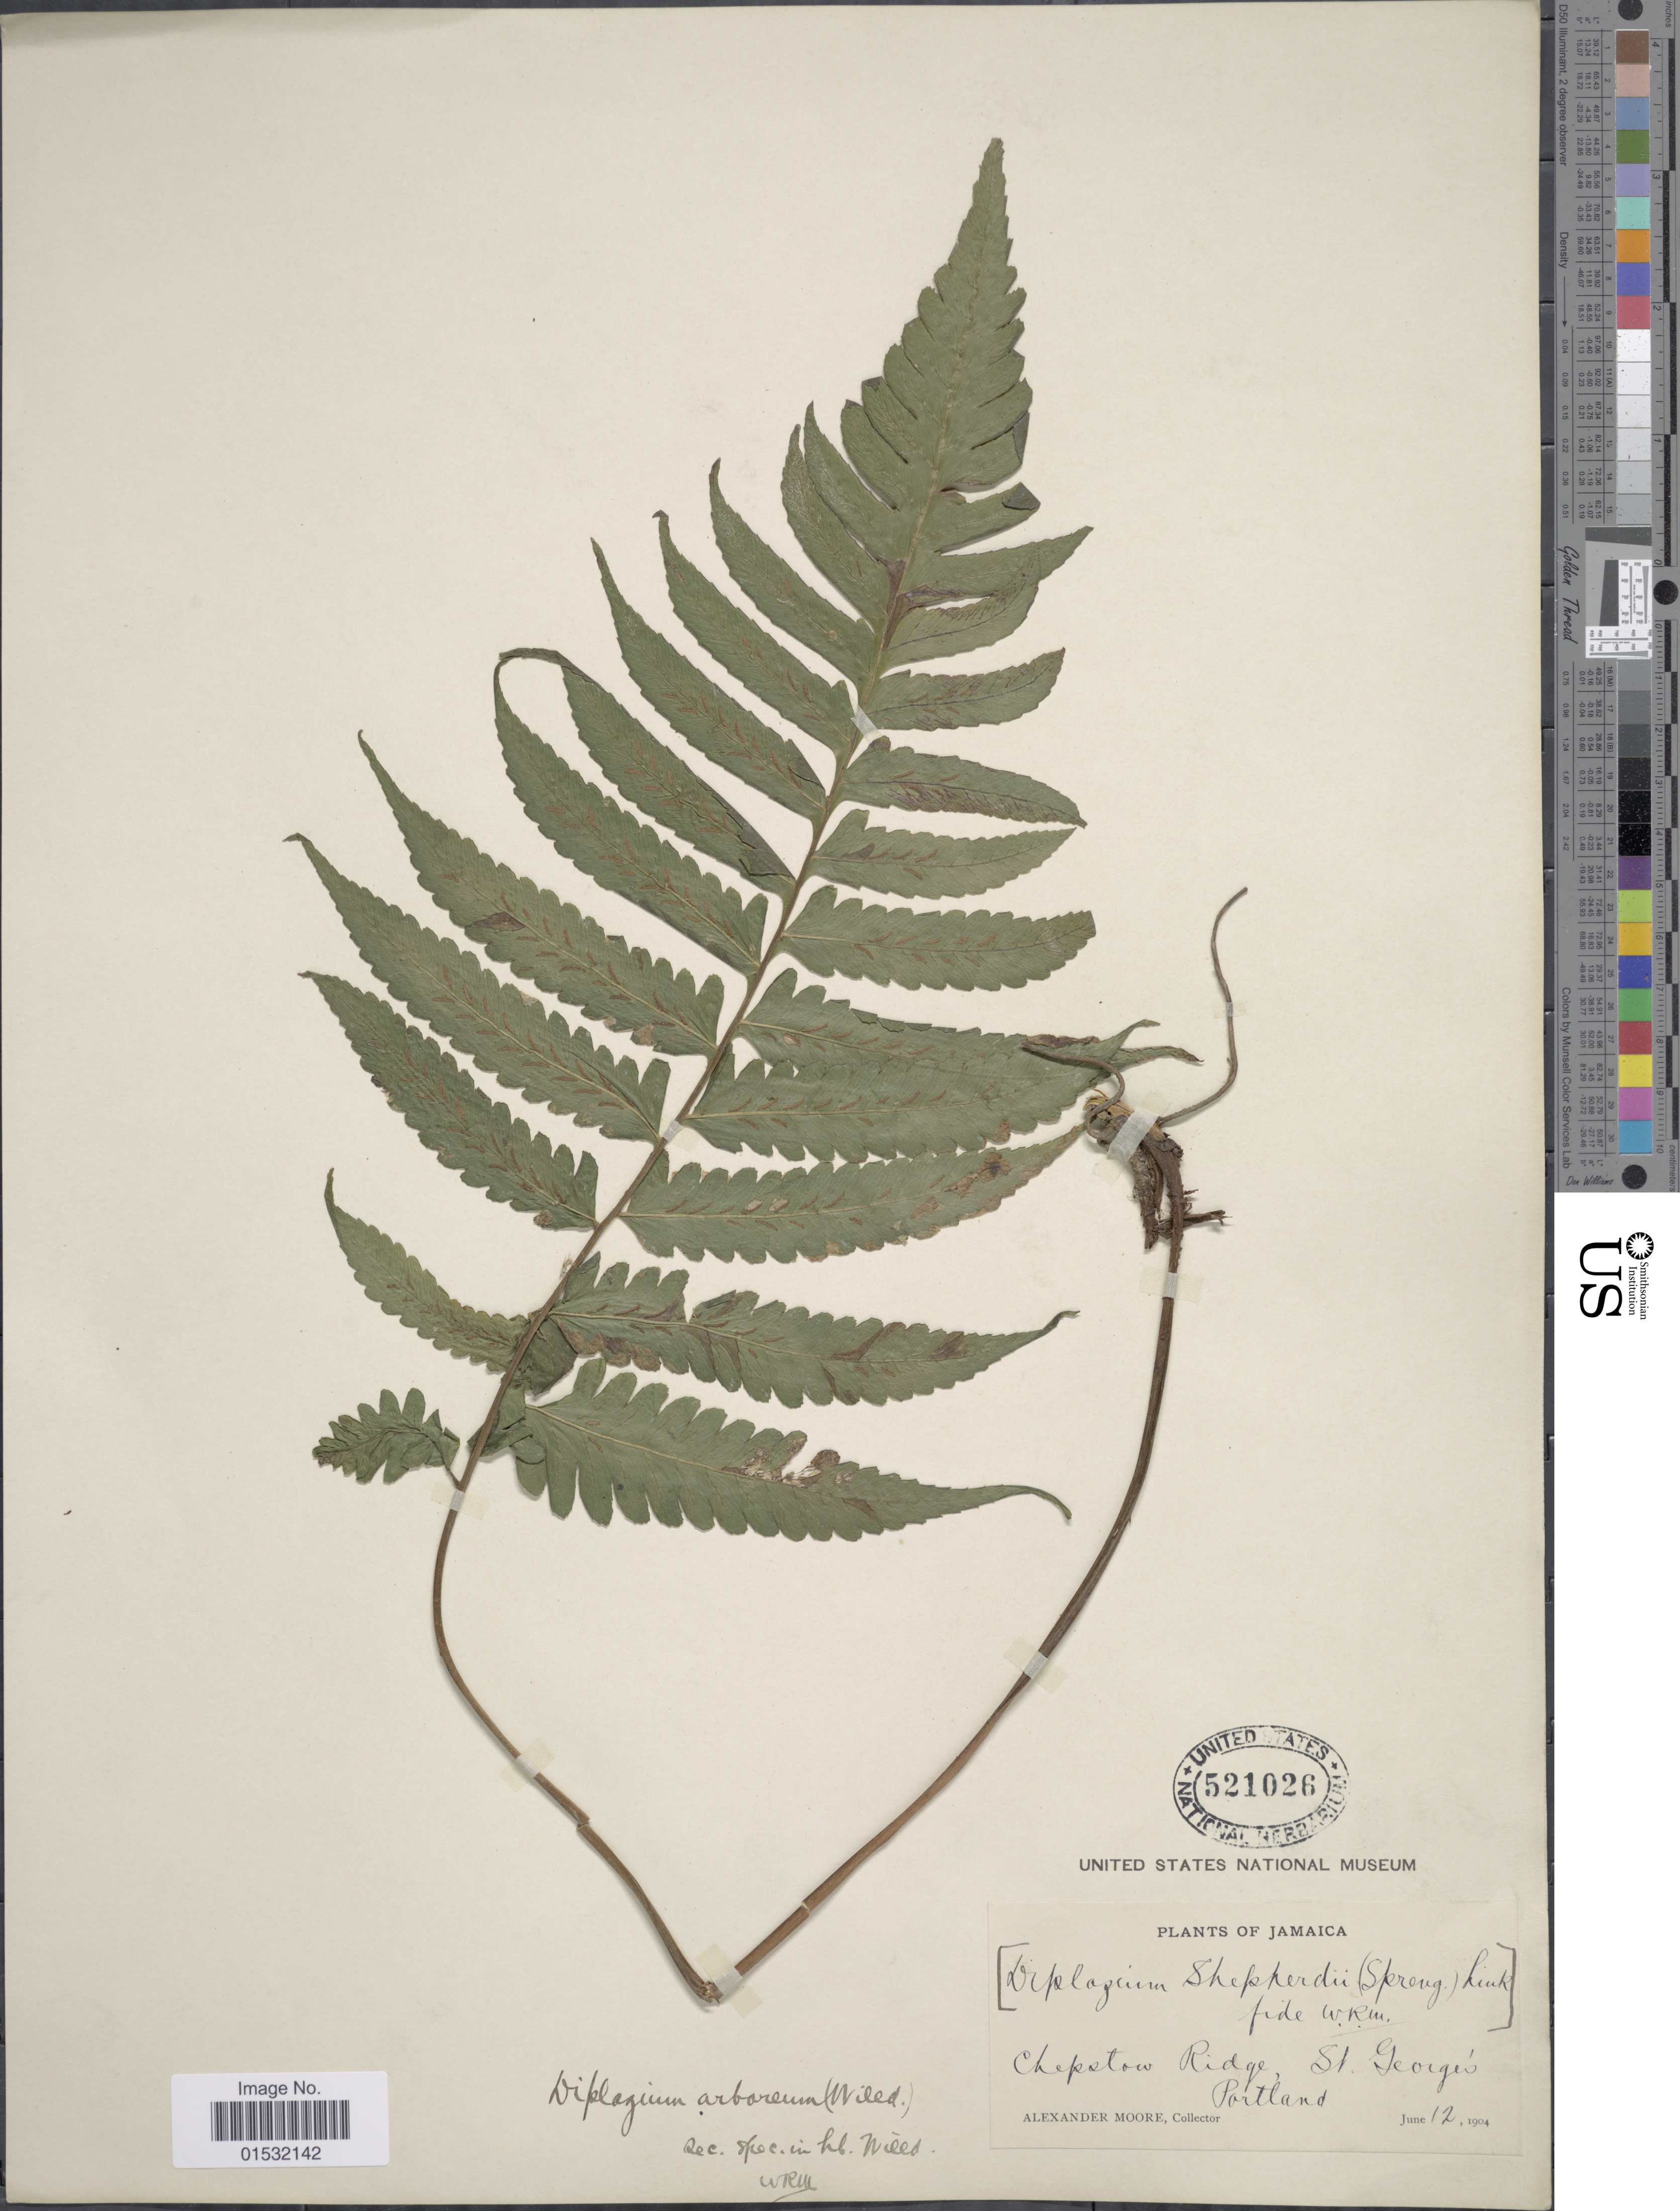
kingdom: Plantae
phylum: Tracheophyta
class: Polypodiopsida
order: Polypodiales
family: Athyriaceae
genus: Diplazium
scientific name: Diplazium cristatum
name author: (Desr.) Alston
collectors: A. Moore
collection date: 1904-06-12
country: Jamaica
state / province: Portland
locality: Chepstow Ridge, St. George's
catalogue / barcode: US 521026